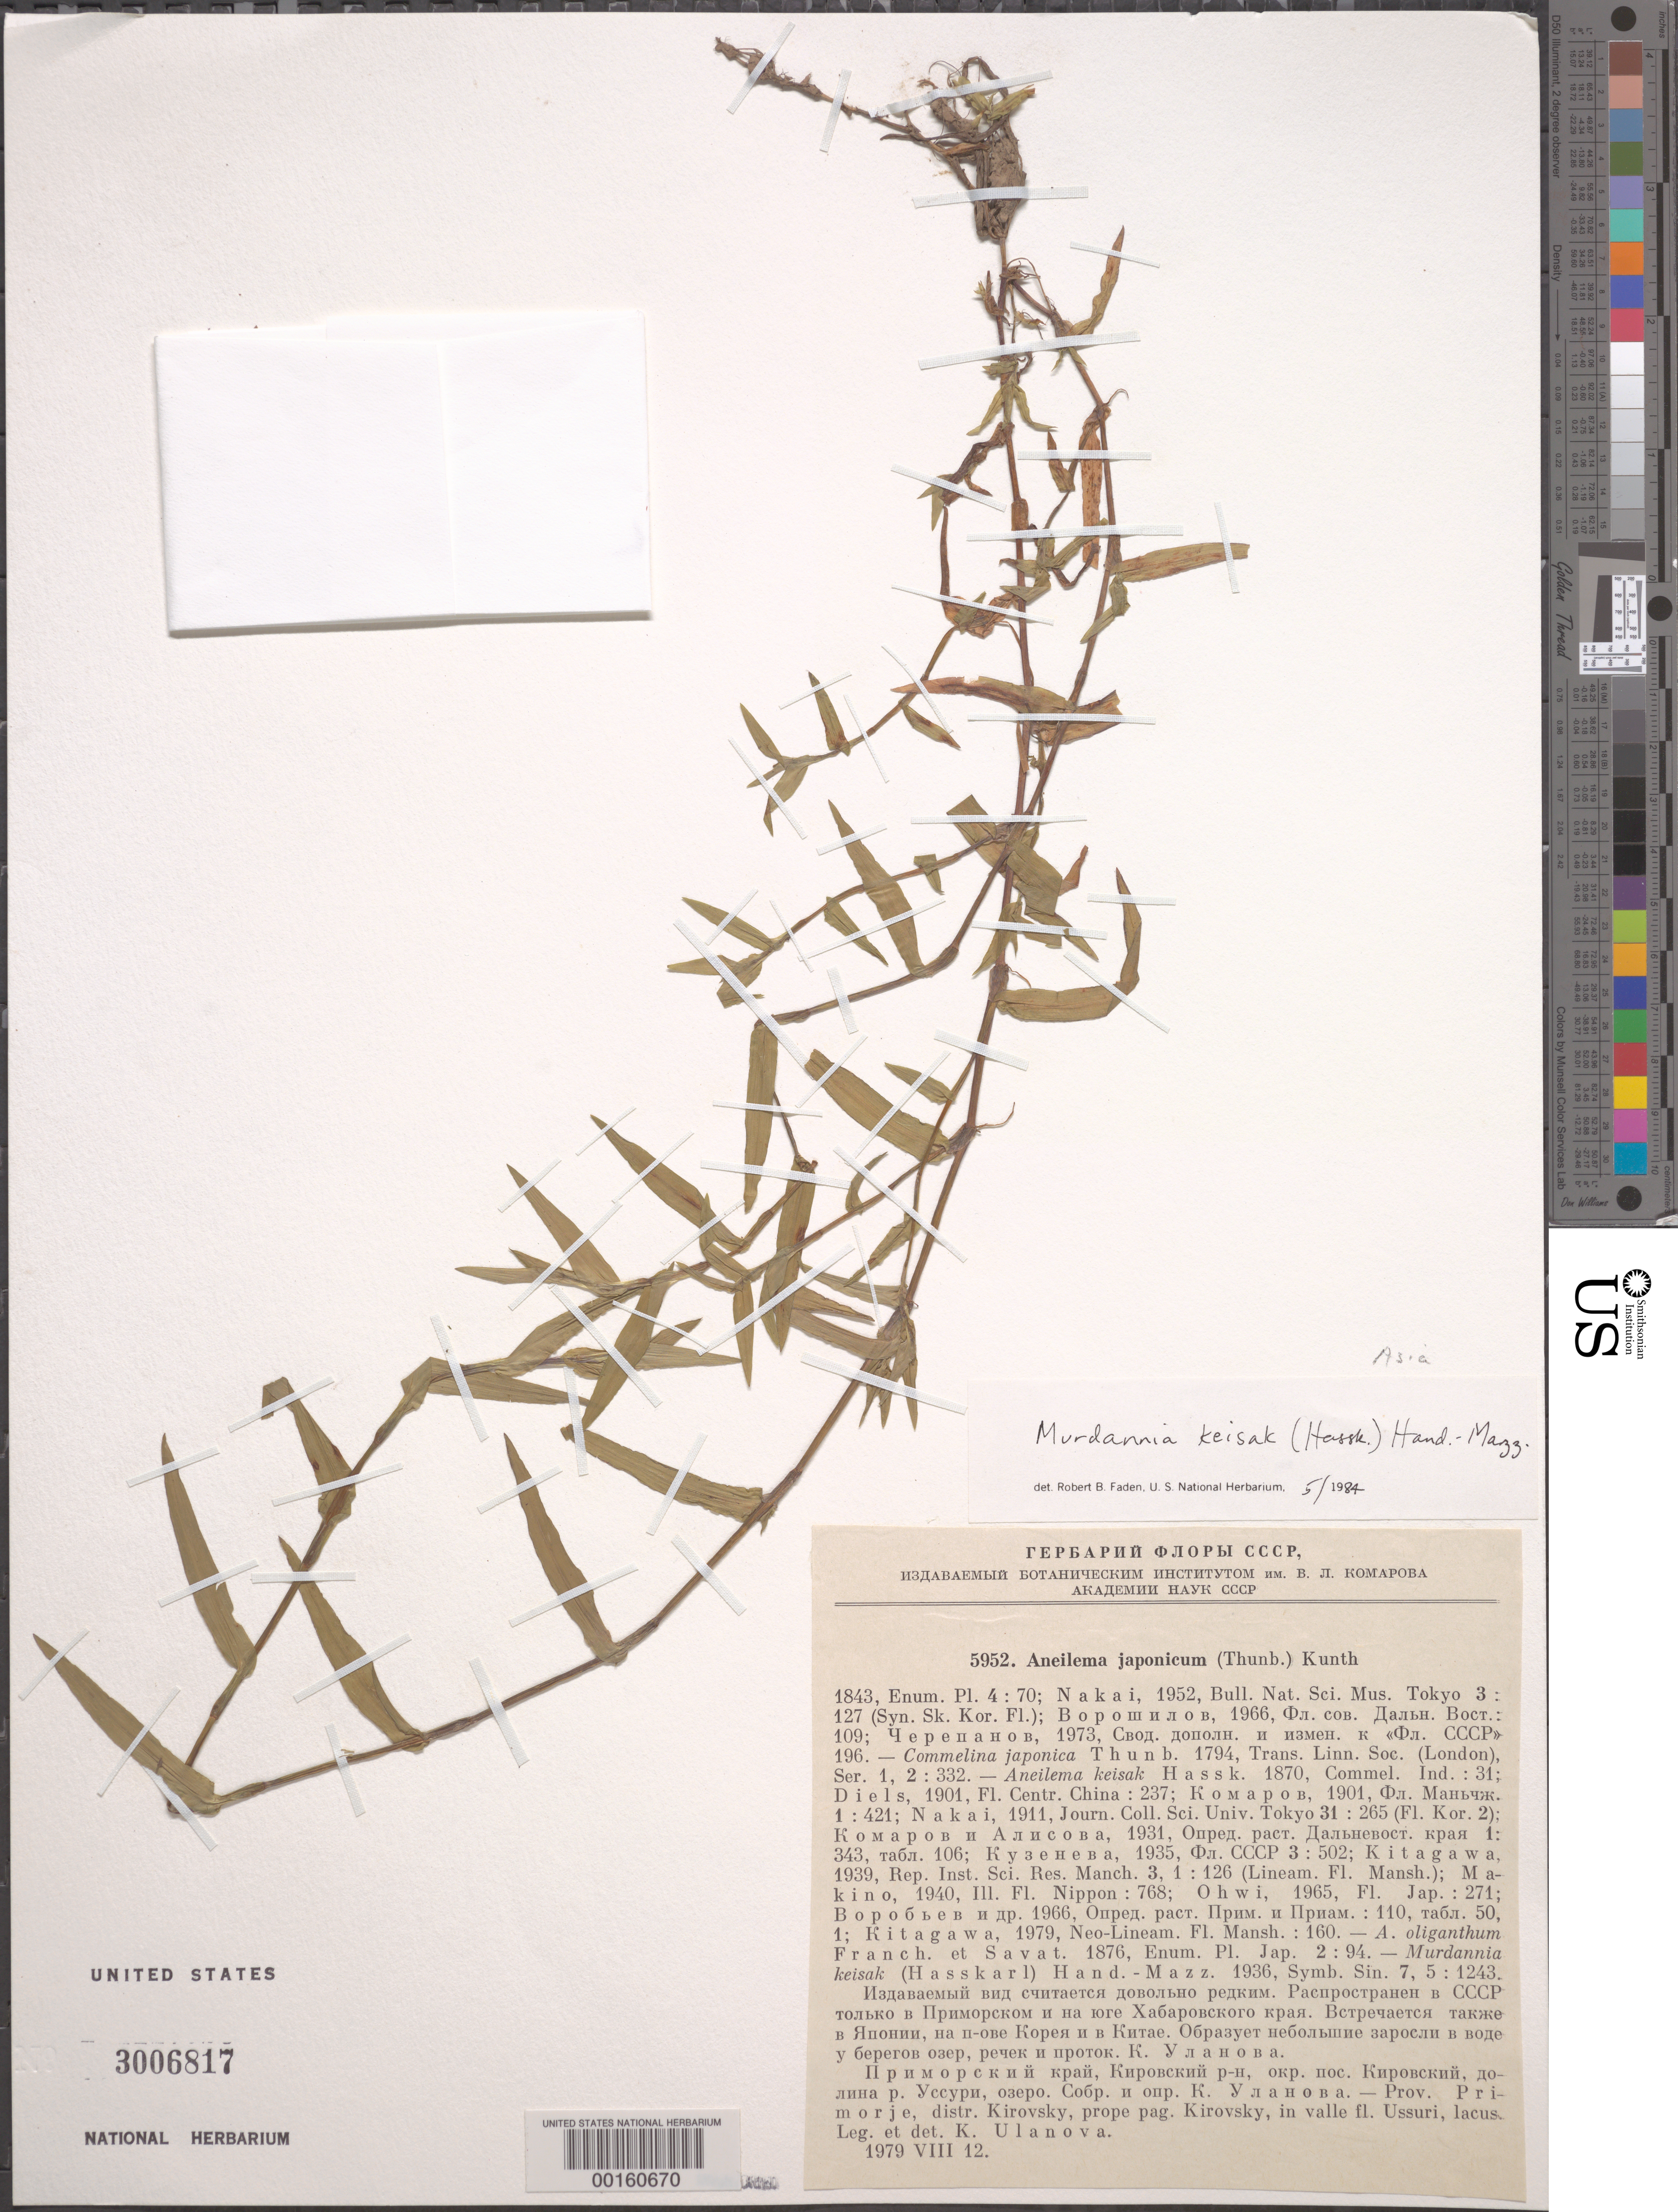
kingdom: Plantae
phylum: Tracheophyta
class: Liliopsida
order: Commelinales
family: Commelinaceae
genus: Murdannia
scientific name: Murdannia keisak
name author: (Hassk.) Hand.-Mazz.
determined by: Faden, Robert B., (US), Smithsonian Institution - National Museum of Natural History (UNITED STATES)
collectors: K. Ulanova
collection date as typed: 12 Aug 1979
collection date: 1979-08-12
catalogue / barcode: US 3006817